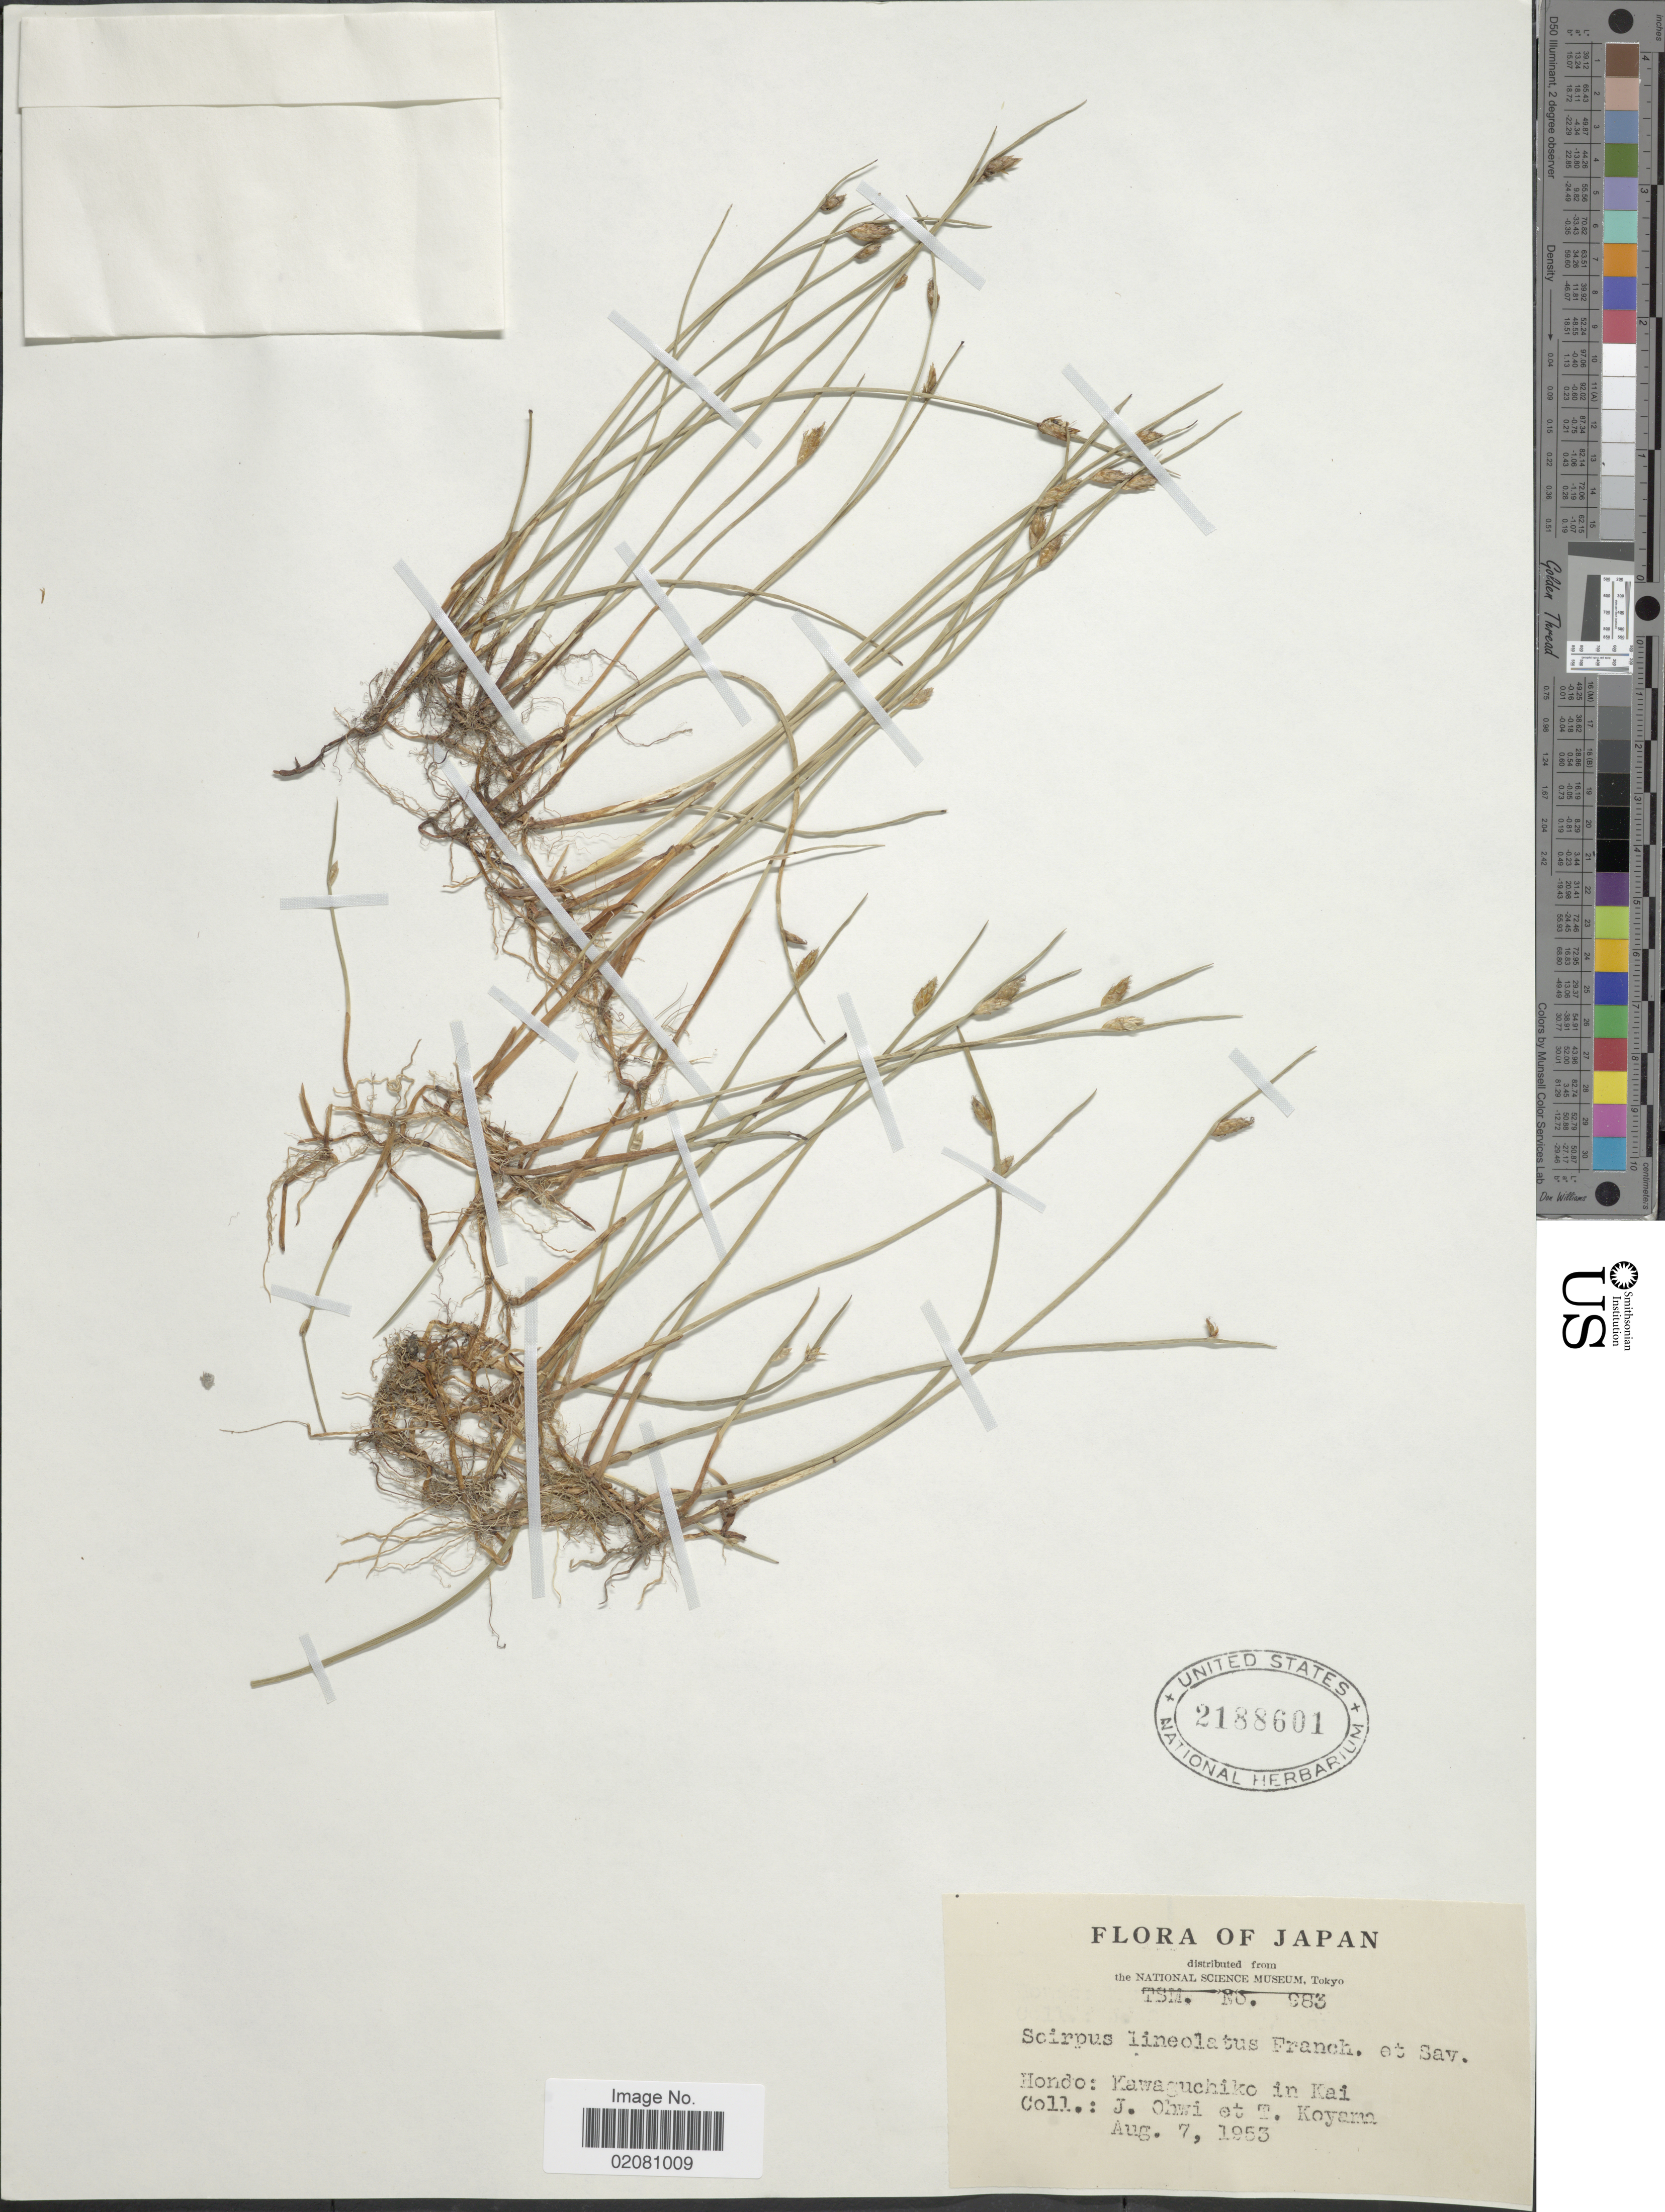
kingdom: Plantae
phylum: Tracheophyta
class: Liliopsida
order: Poales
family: Cyperaceae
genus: Schoenoplectus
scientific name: Schoenoplectus lineolatus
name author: (Franch. & Sav.) T. Koyama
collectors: J. Ohwi & T. Koyama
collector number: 983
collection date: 1953-08-07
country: Japan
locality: Kawaguchiko in Kai.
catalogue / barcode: US 2188601